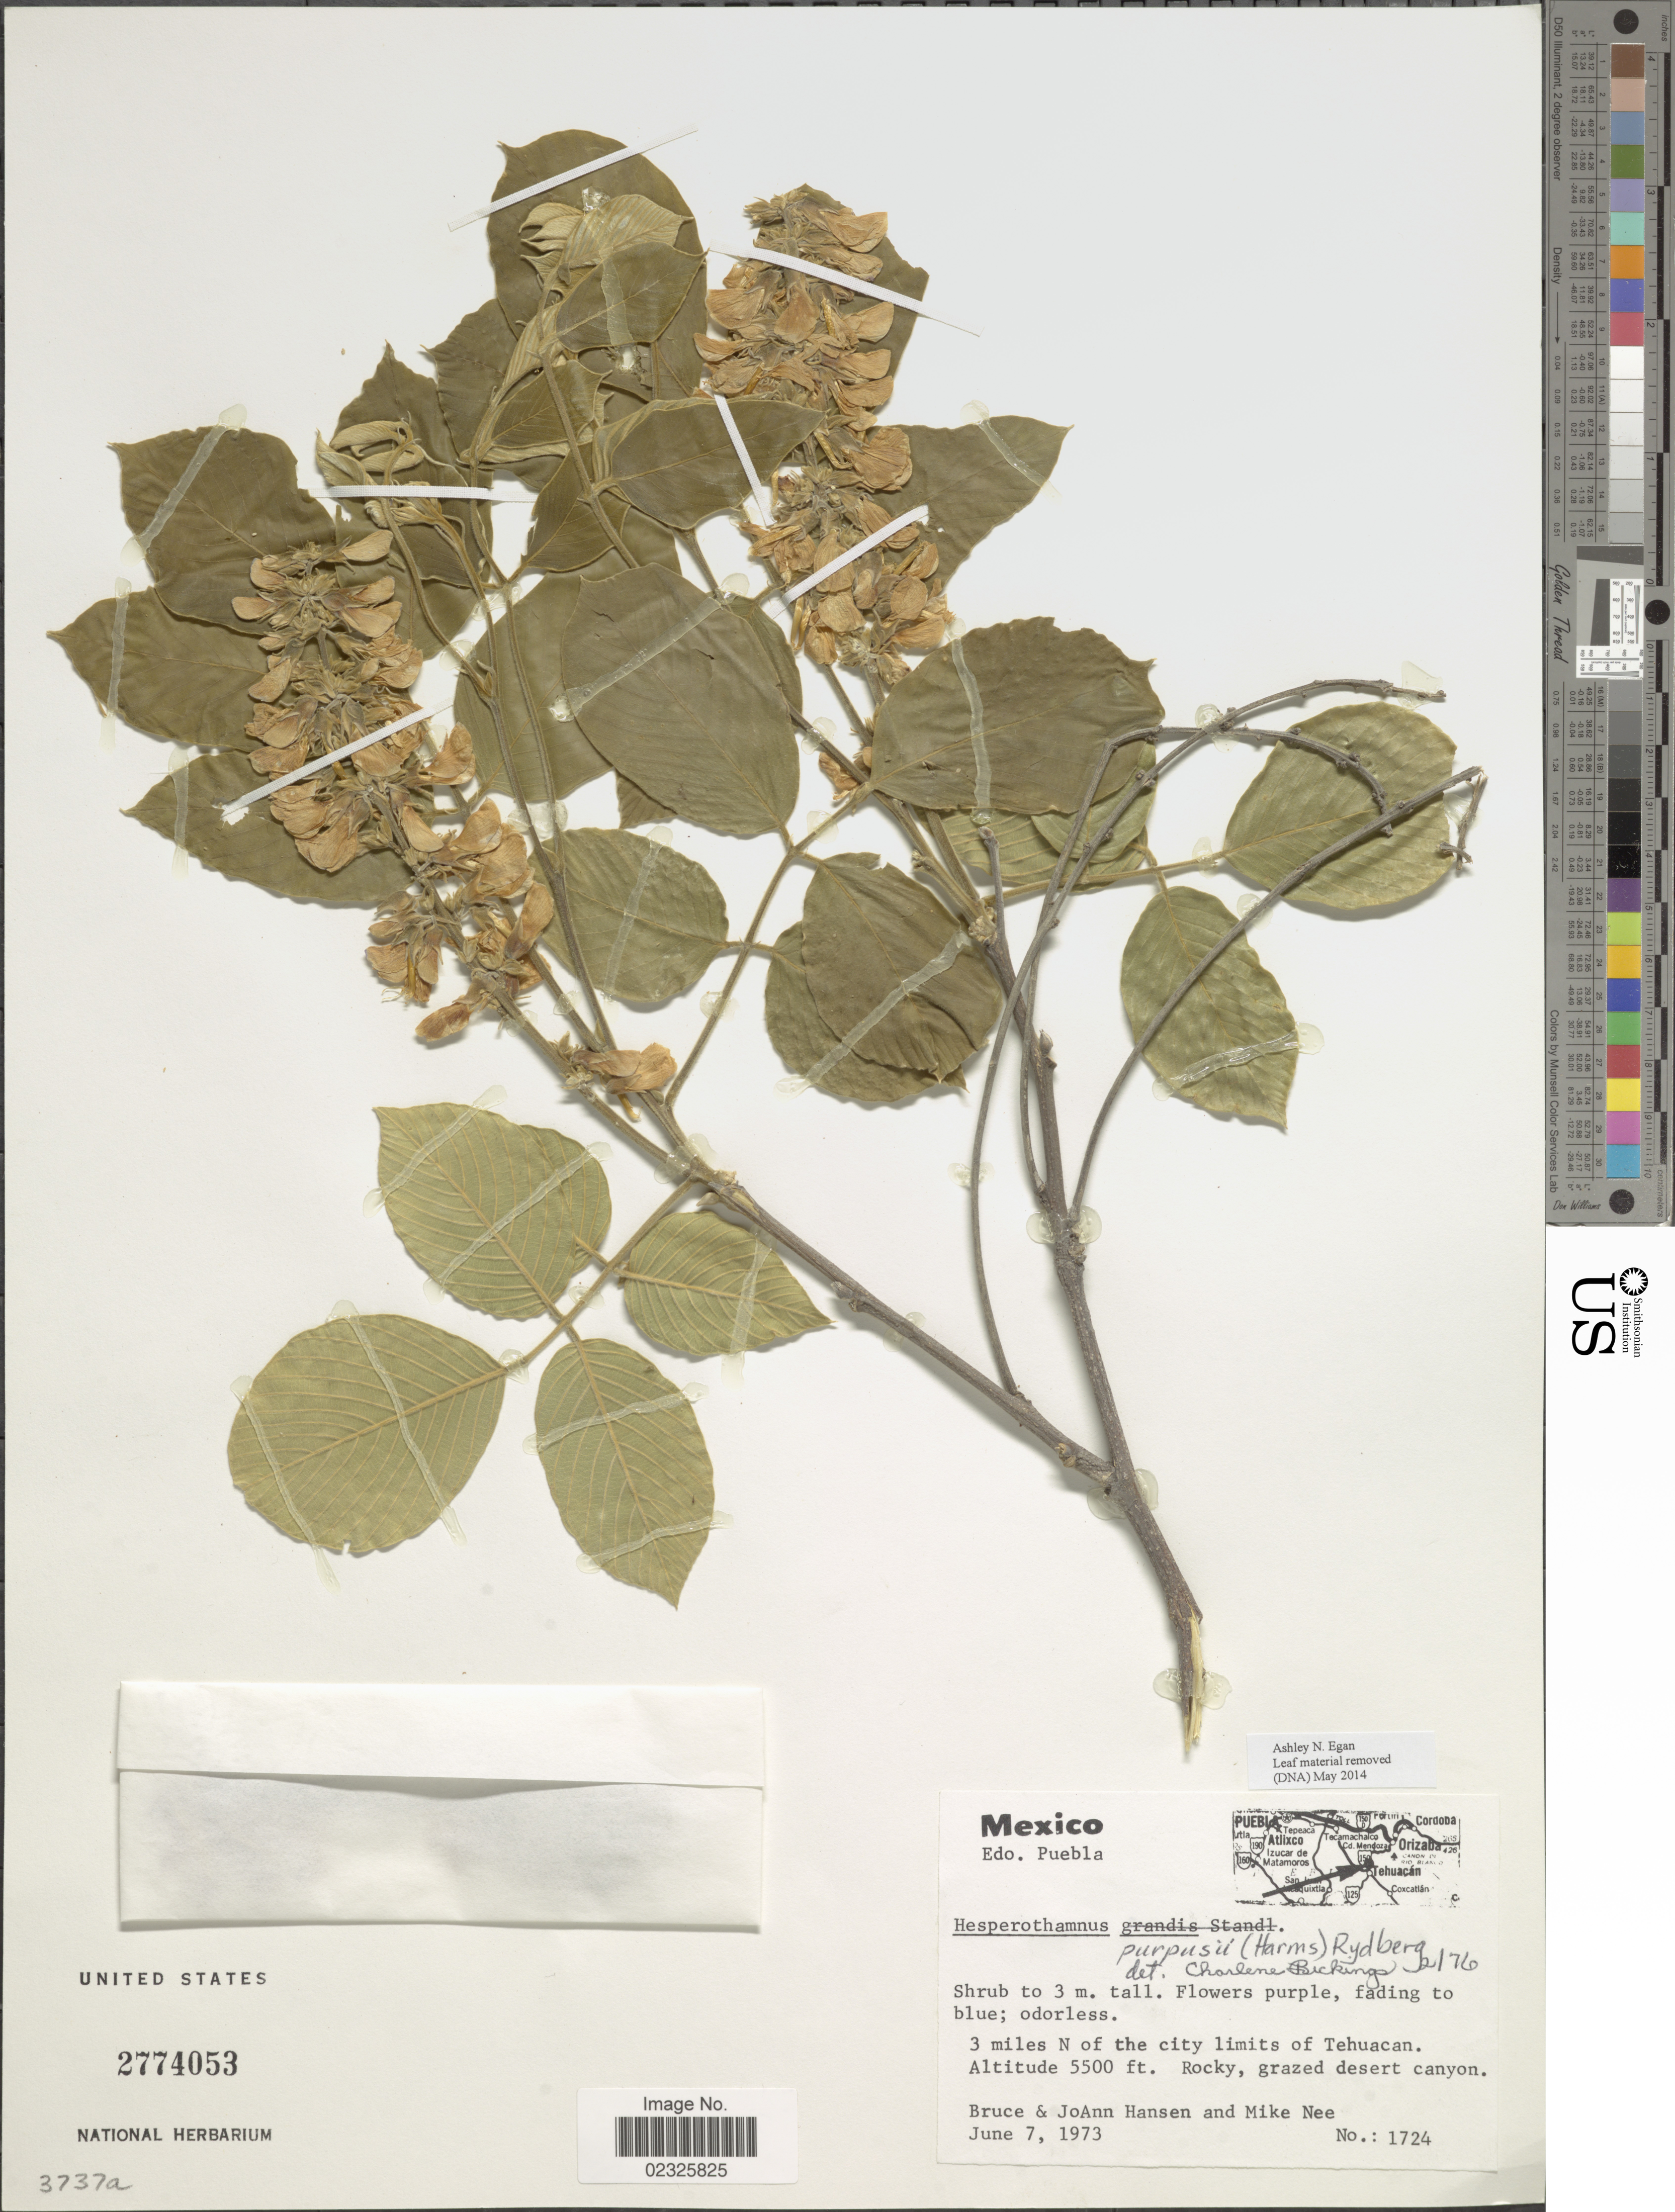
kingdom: Plantae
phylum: Tracheophyta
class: Magnoliopsida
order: Fabales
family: Fabaceae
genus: Hesperothamnus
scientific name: Hesperothamnus purpusii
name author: (Harms) Harms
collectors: B. Hansen, J. Bruce & M. Nee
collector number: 1724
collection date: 1973-06-07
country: Mexico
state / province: Puebla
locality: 3 miles N of the city limits of Tehuacan, rocky, grazed desert canyon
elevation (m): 1676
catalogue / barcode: US 2774053